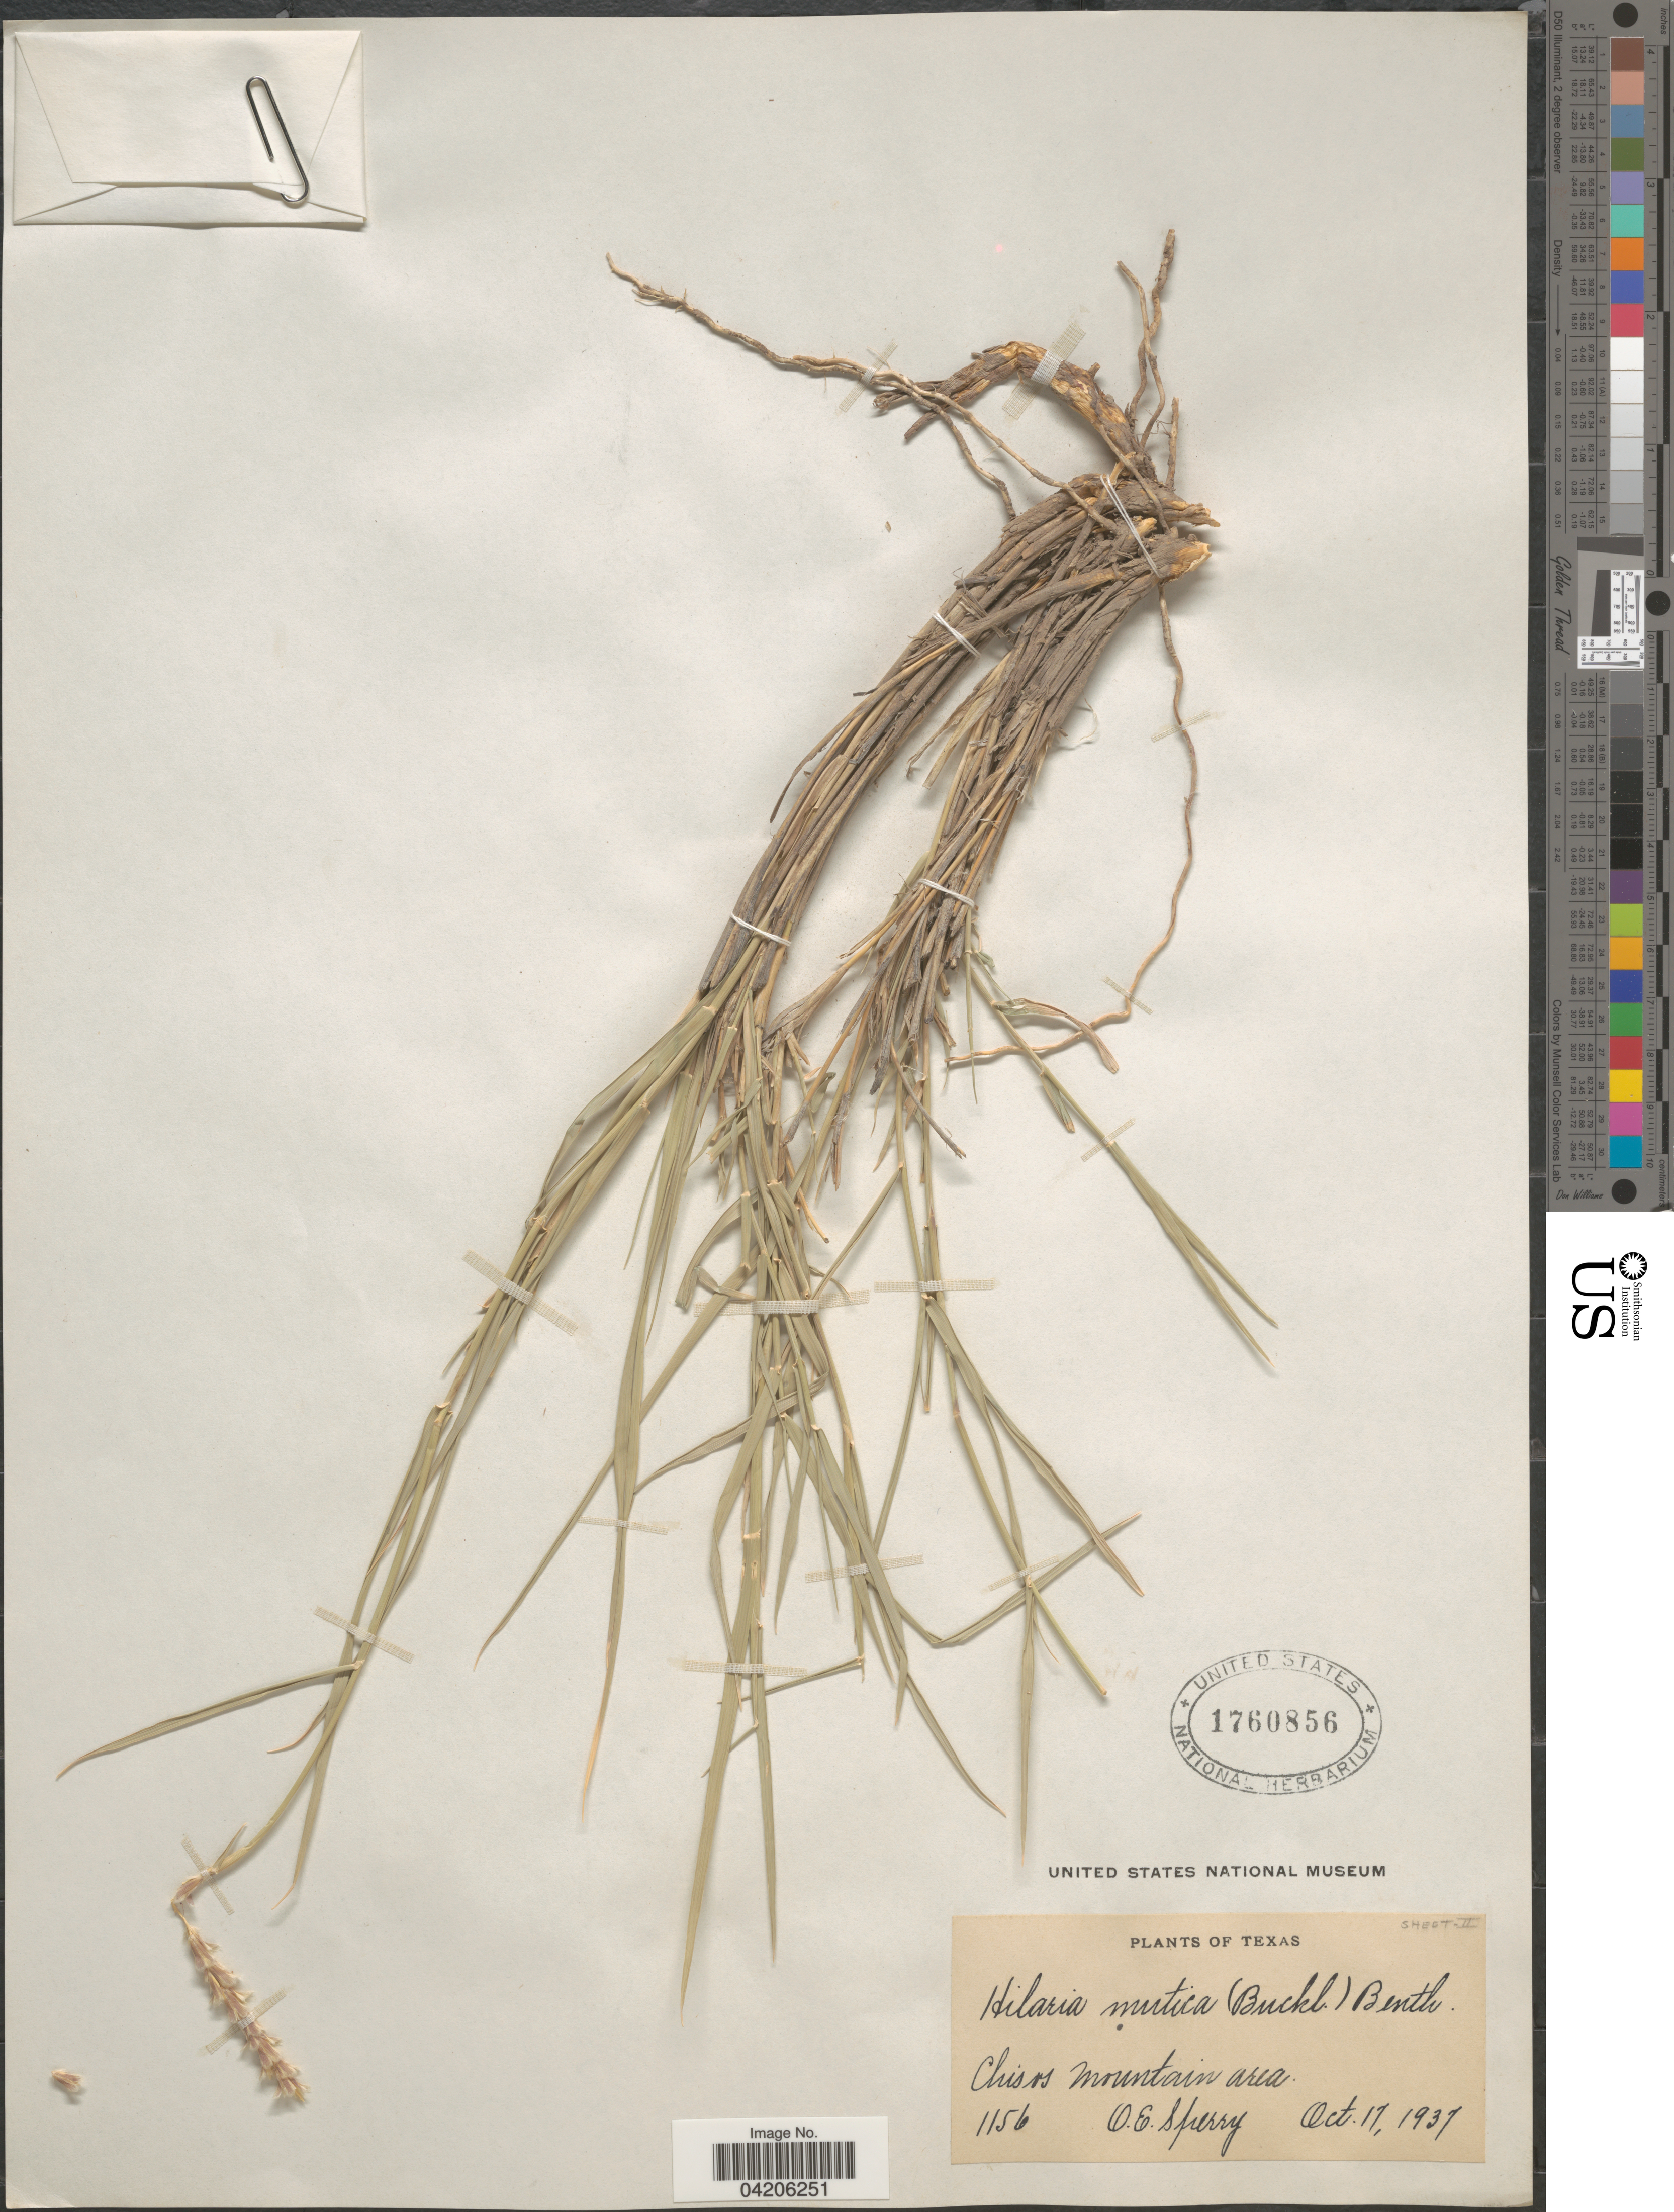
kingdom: Plantae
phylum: Tracheophyta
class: Liliopsida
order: Poales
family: Poaceae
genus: Hilaria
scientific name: Hilaria mutica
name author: (Buckley) Benth.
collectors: O. E. Sperry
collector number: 1156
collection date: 1937-10-17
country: United States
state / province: Texas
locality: Chisos mountain area.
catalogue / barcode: US 1760856